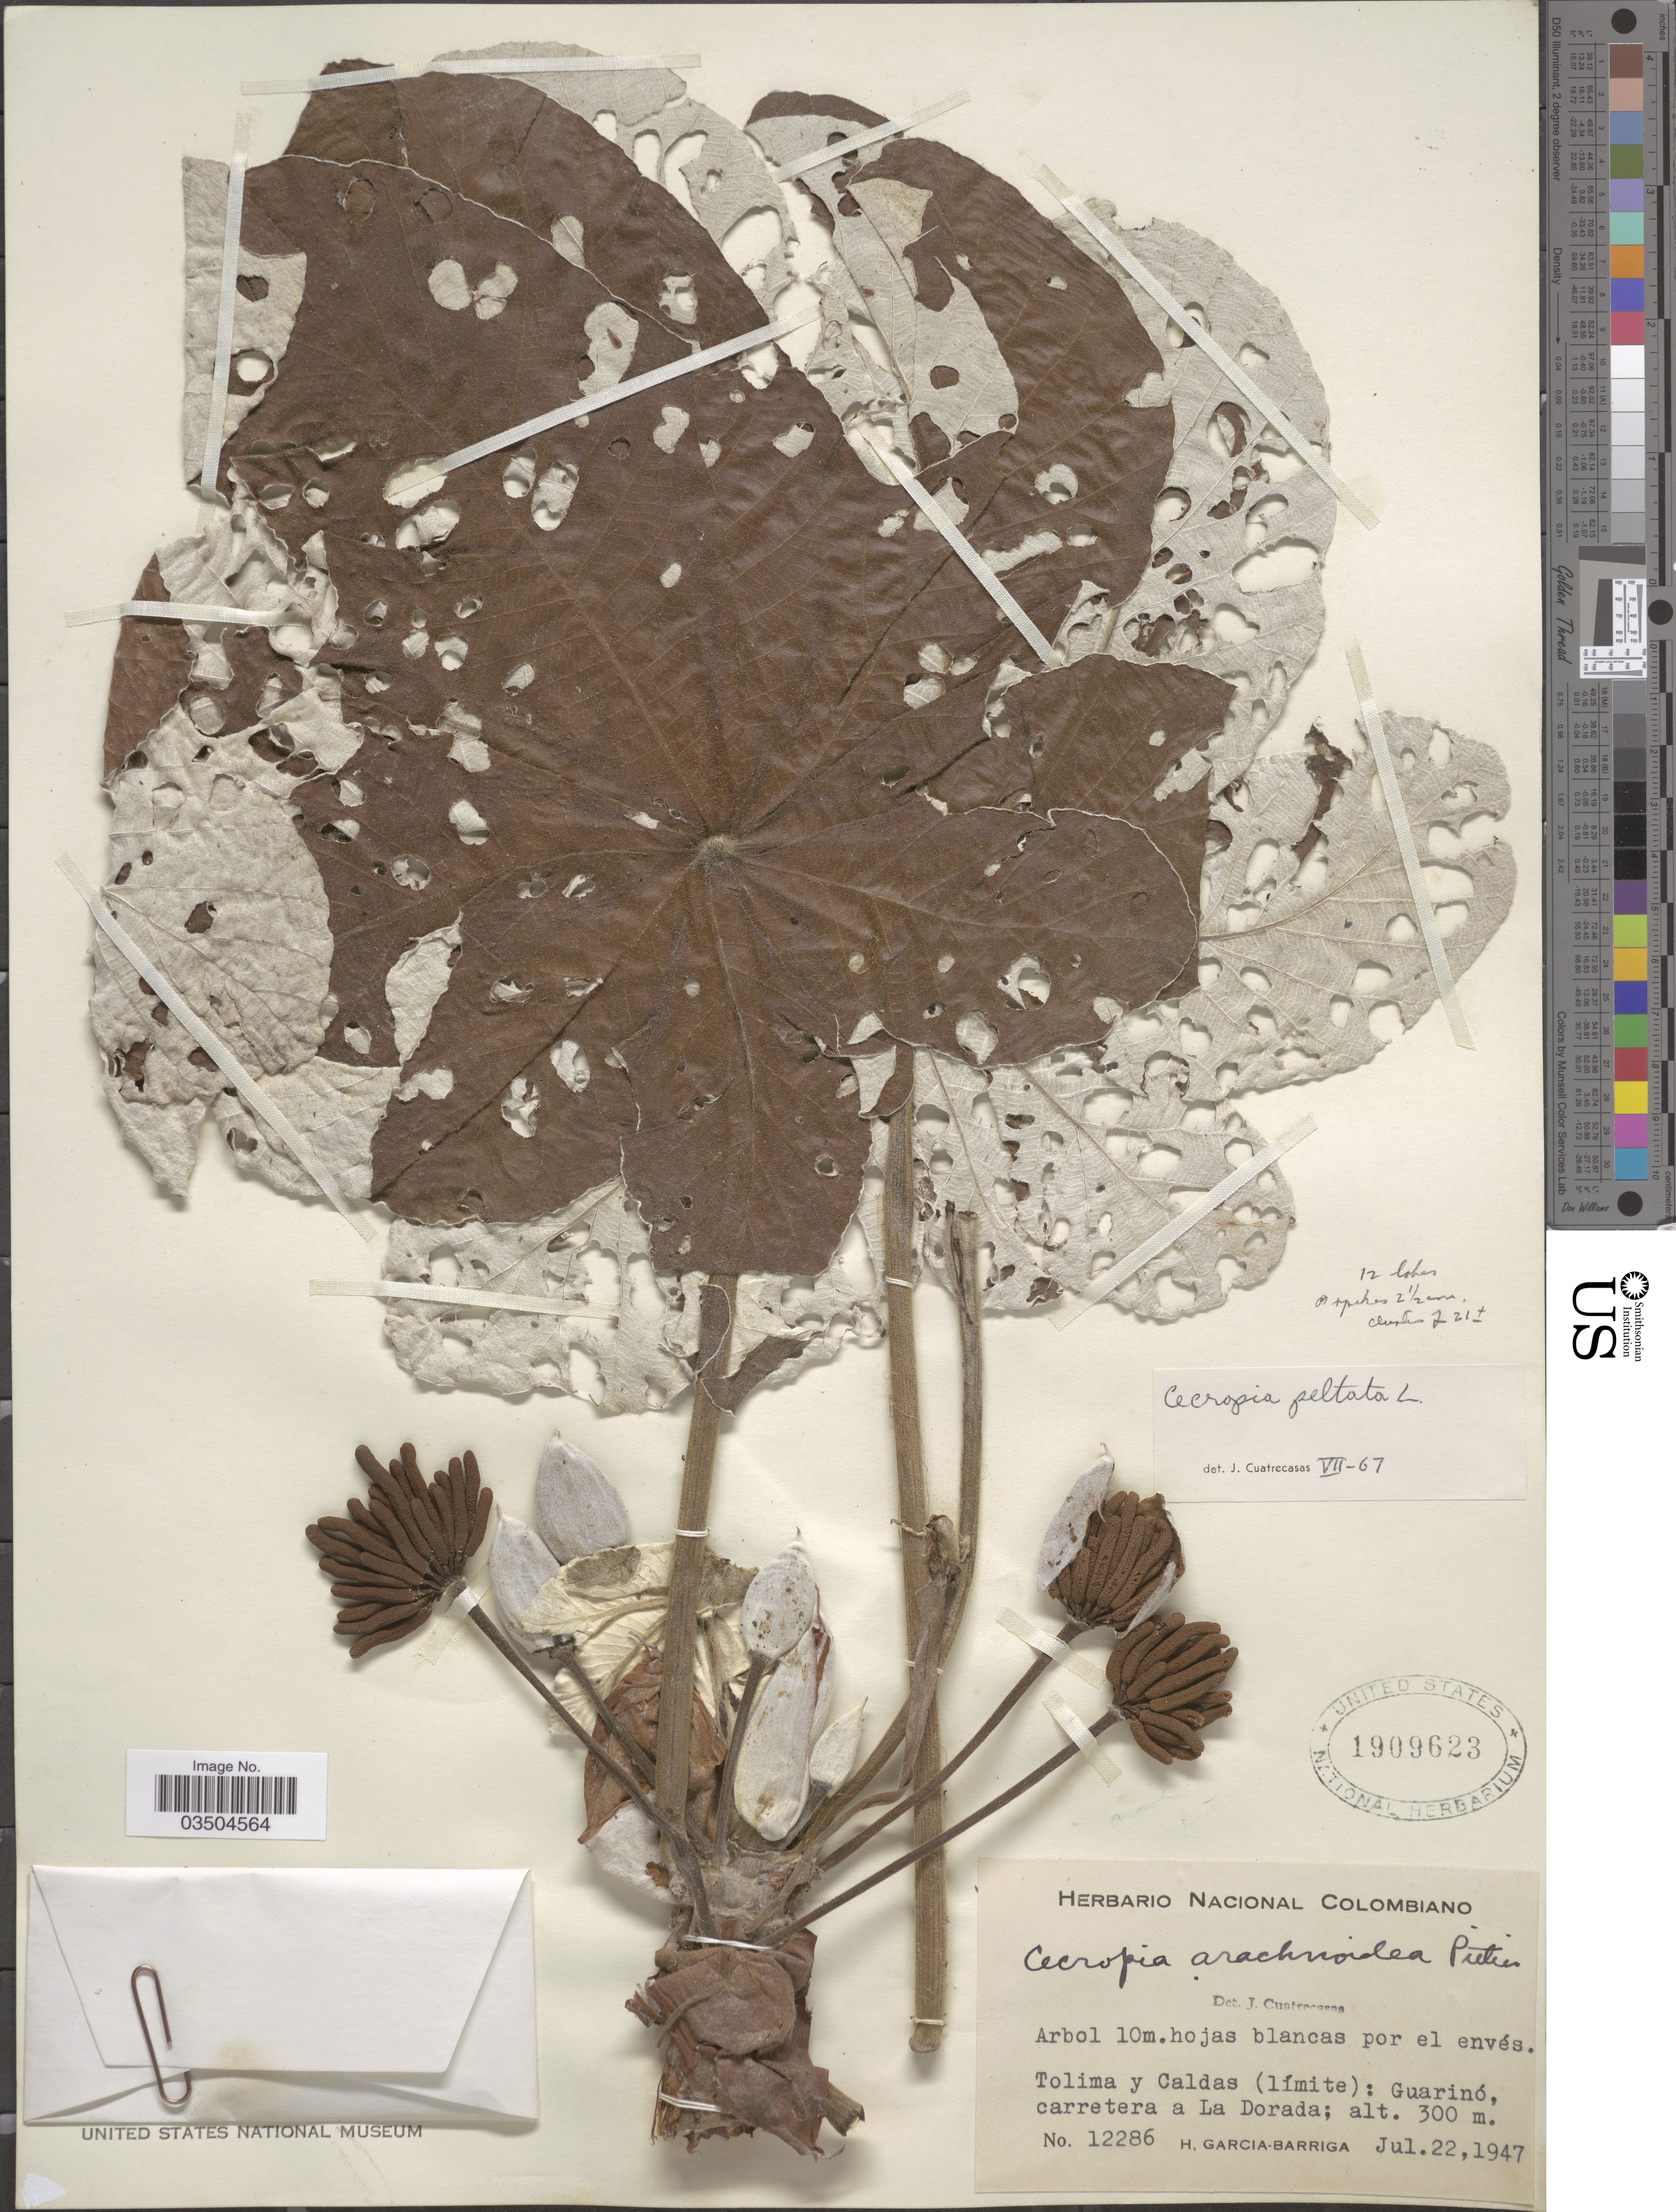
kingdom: Plantae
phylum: Tracheophyta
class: Magnoliopsida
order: Rosales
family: Urticaceae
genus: Cecropia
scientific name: Cecropia peltata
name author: L.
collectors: H. García Barriga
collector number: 12286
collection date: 1947-07-22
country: Colombia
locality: Tolima y Caldas (límite): Guarinó, carretera a La Dorada.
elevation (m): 300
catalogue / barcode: US 1909623